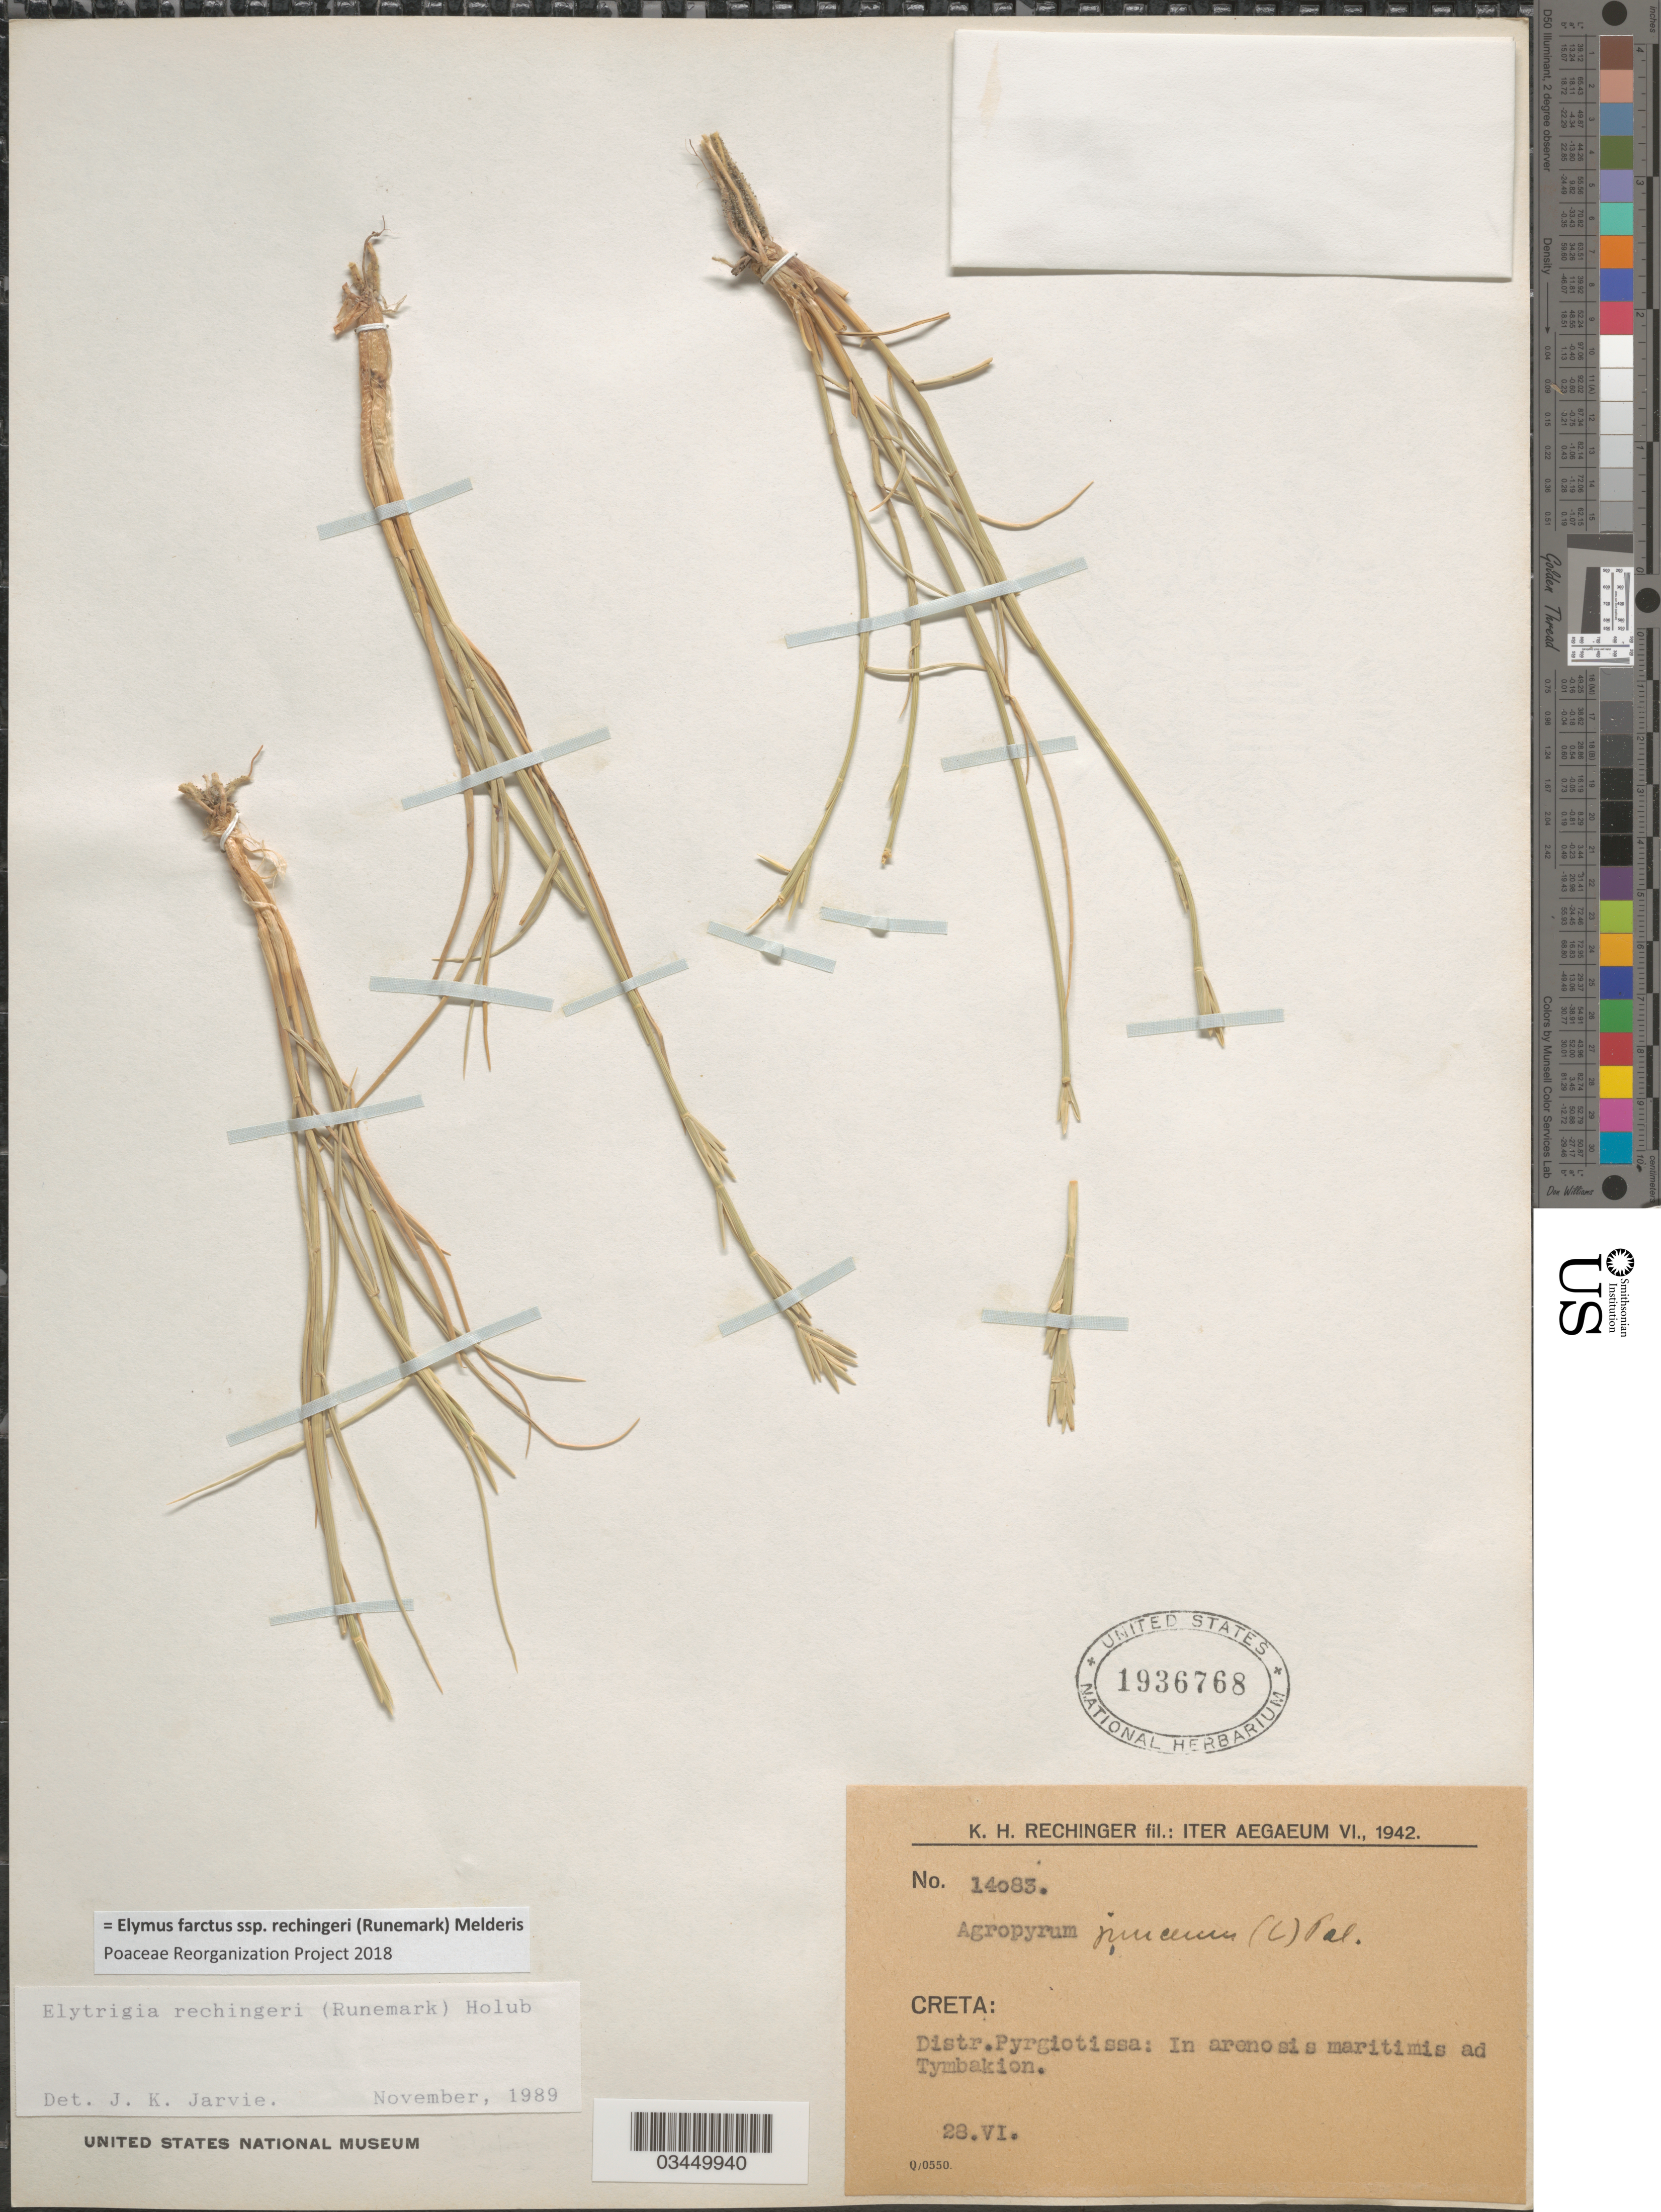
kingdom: Plantae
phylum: Tracheophyta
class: Liliopsida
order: Poales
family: Poaceae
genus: Elymus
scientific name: Elymus farctus subsp. rechingeri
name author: (Runemark) Melderis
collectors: K. H. Rechinger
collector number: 14083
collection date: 1942-06-28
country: Greece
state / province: Crete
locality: Iter Aegaeum VI., 1942. Creta: Distr.Pyrgiotissa: In arenosis maritimis ad Tymbakion.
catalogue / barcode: US 1936768